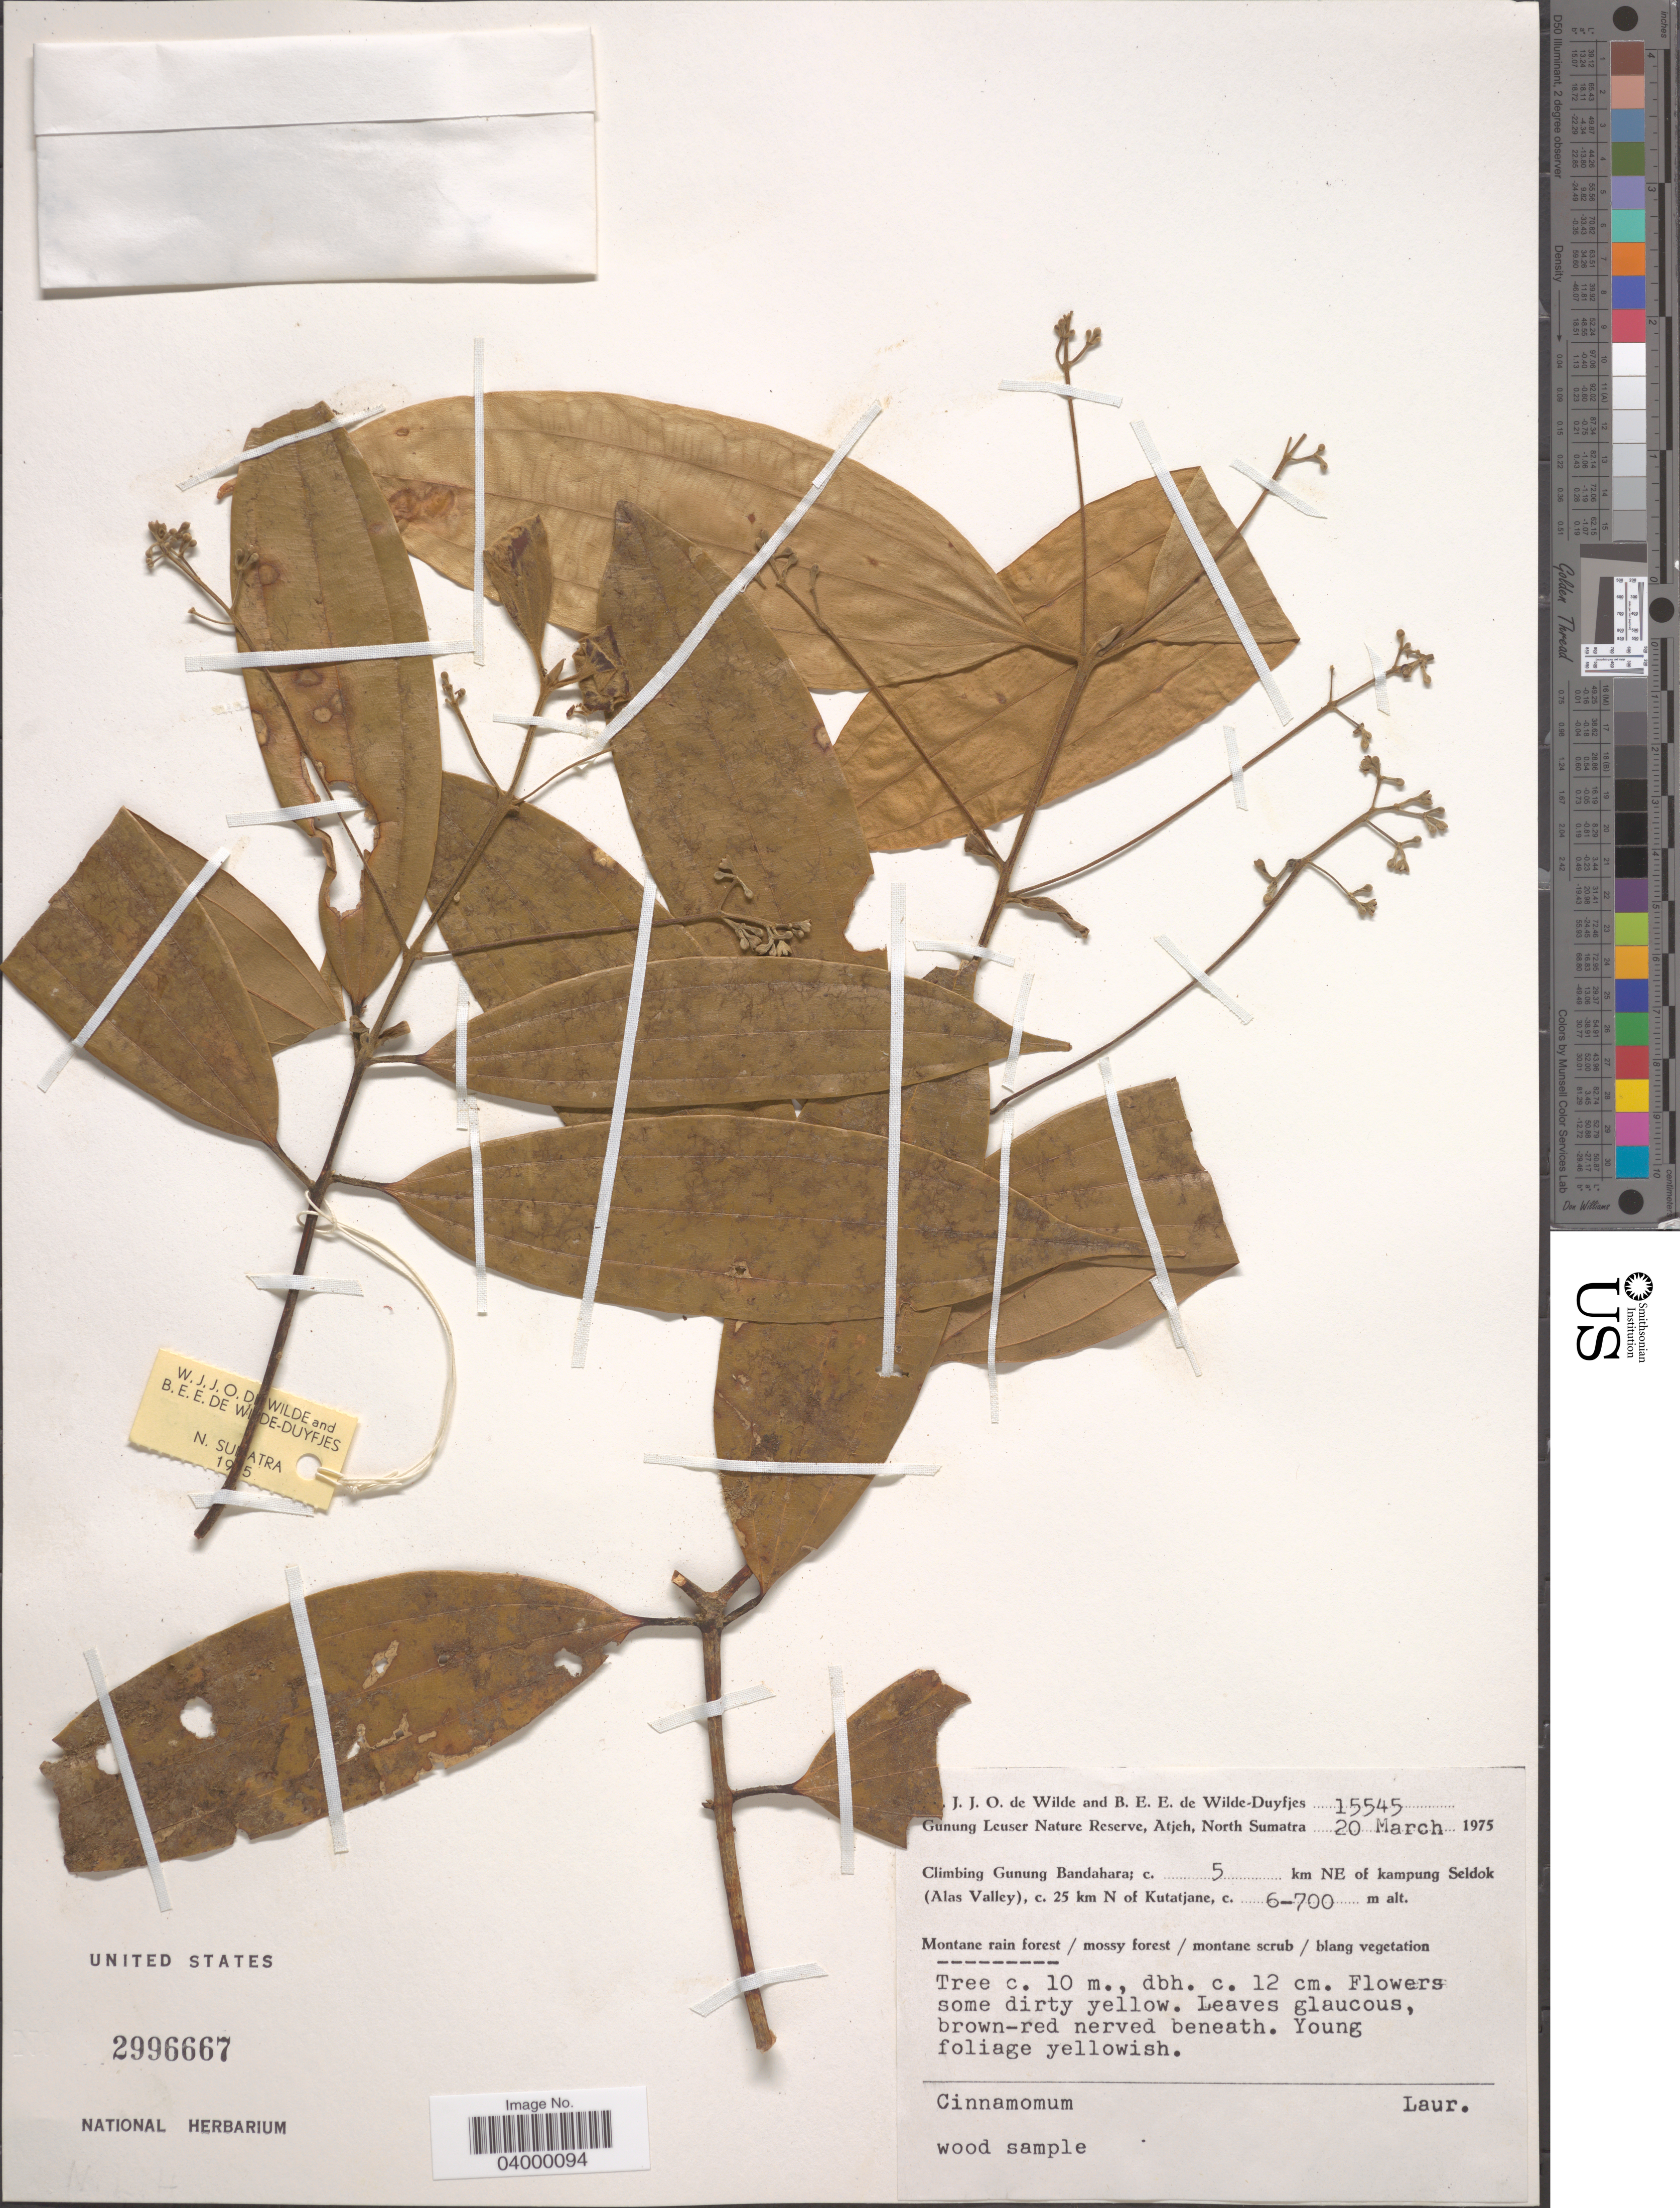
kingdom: Plantae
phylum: Tracheophyta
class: Magnoliopsida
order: Laurales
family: Lauraceae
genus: Cinnamomum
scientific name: Cinnamomum sp.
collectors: W. J. de Wilde & B. E. de Wilde-Duyfjes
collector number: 15545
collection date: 1975-03-20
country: Indonesia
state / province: Sumatra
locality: Gunung Leuser Nature Reserve, Atjeh, North Sumatra. Climbing Gunung Bandahara; c. 5 km NE of kampung Seldok (Alas Valley), c. 25 km N of Kutatjane.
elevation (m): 600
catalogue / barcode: US 2996667